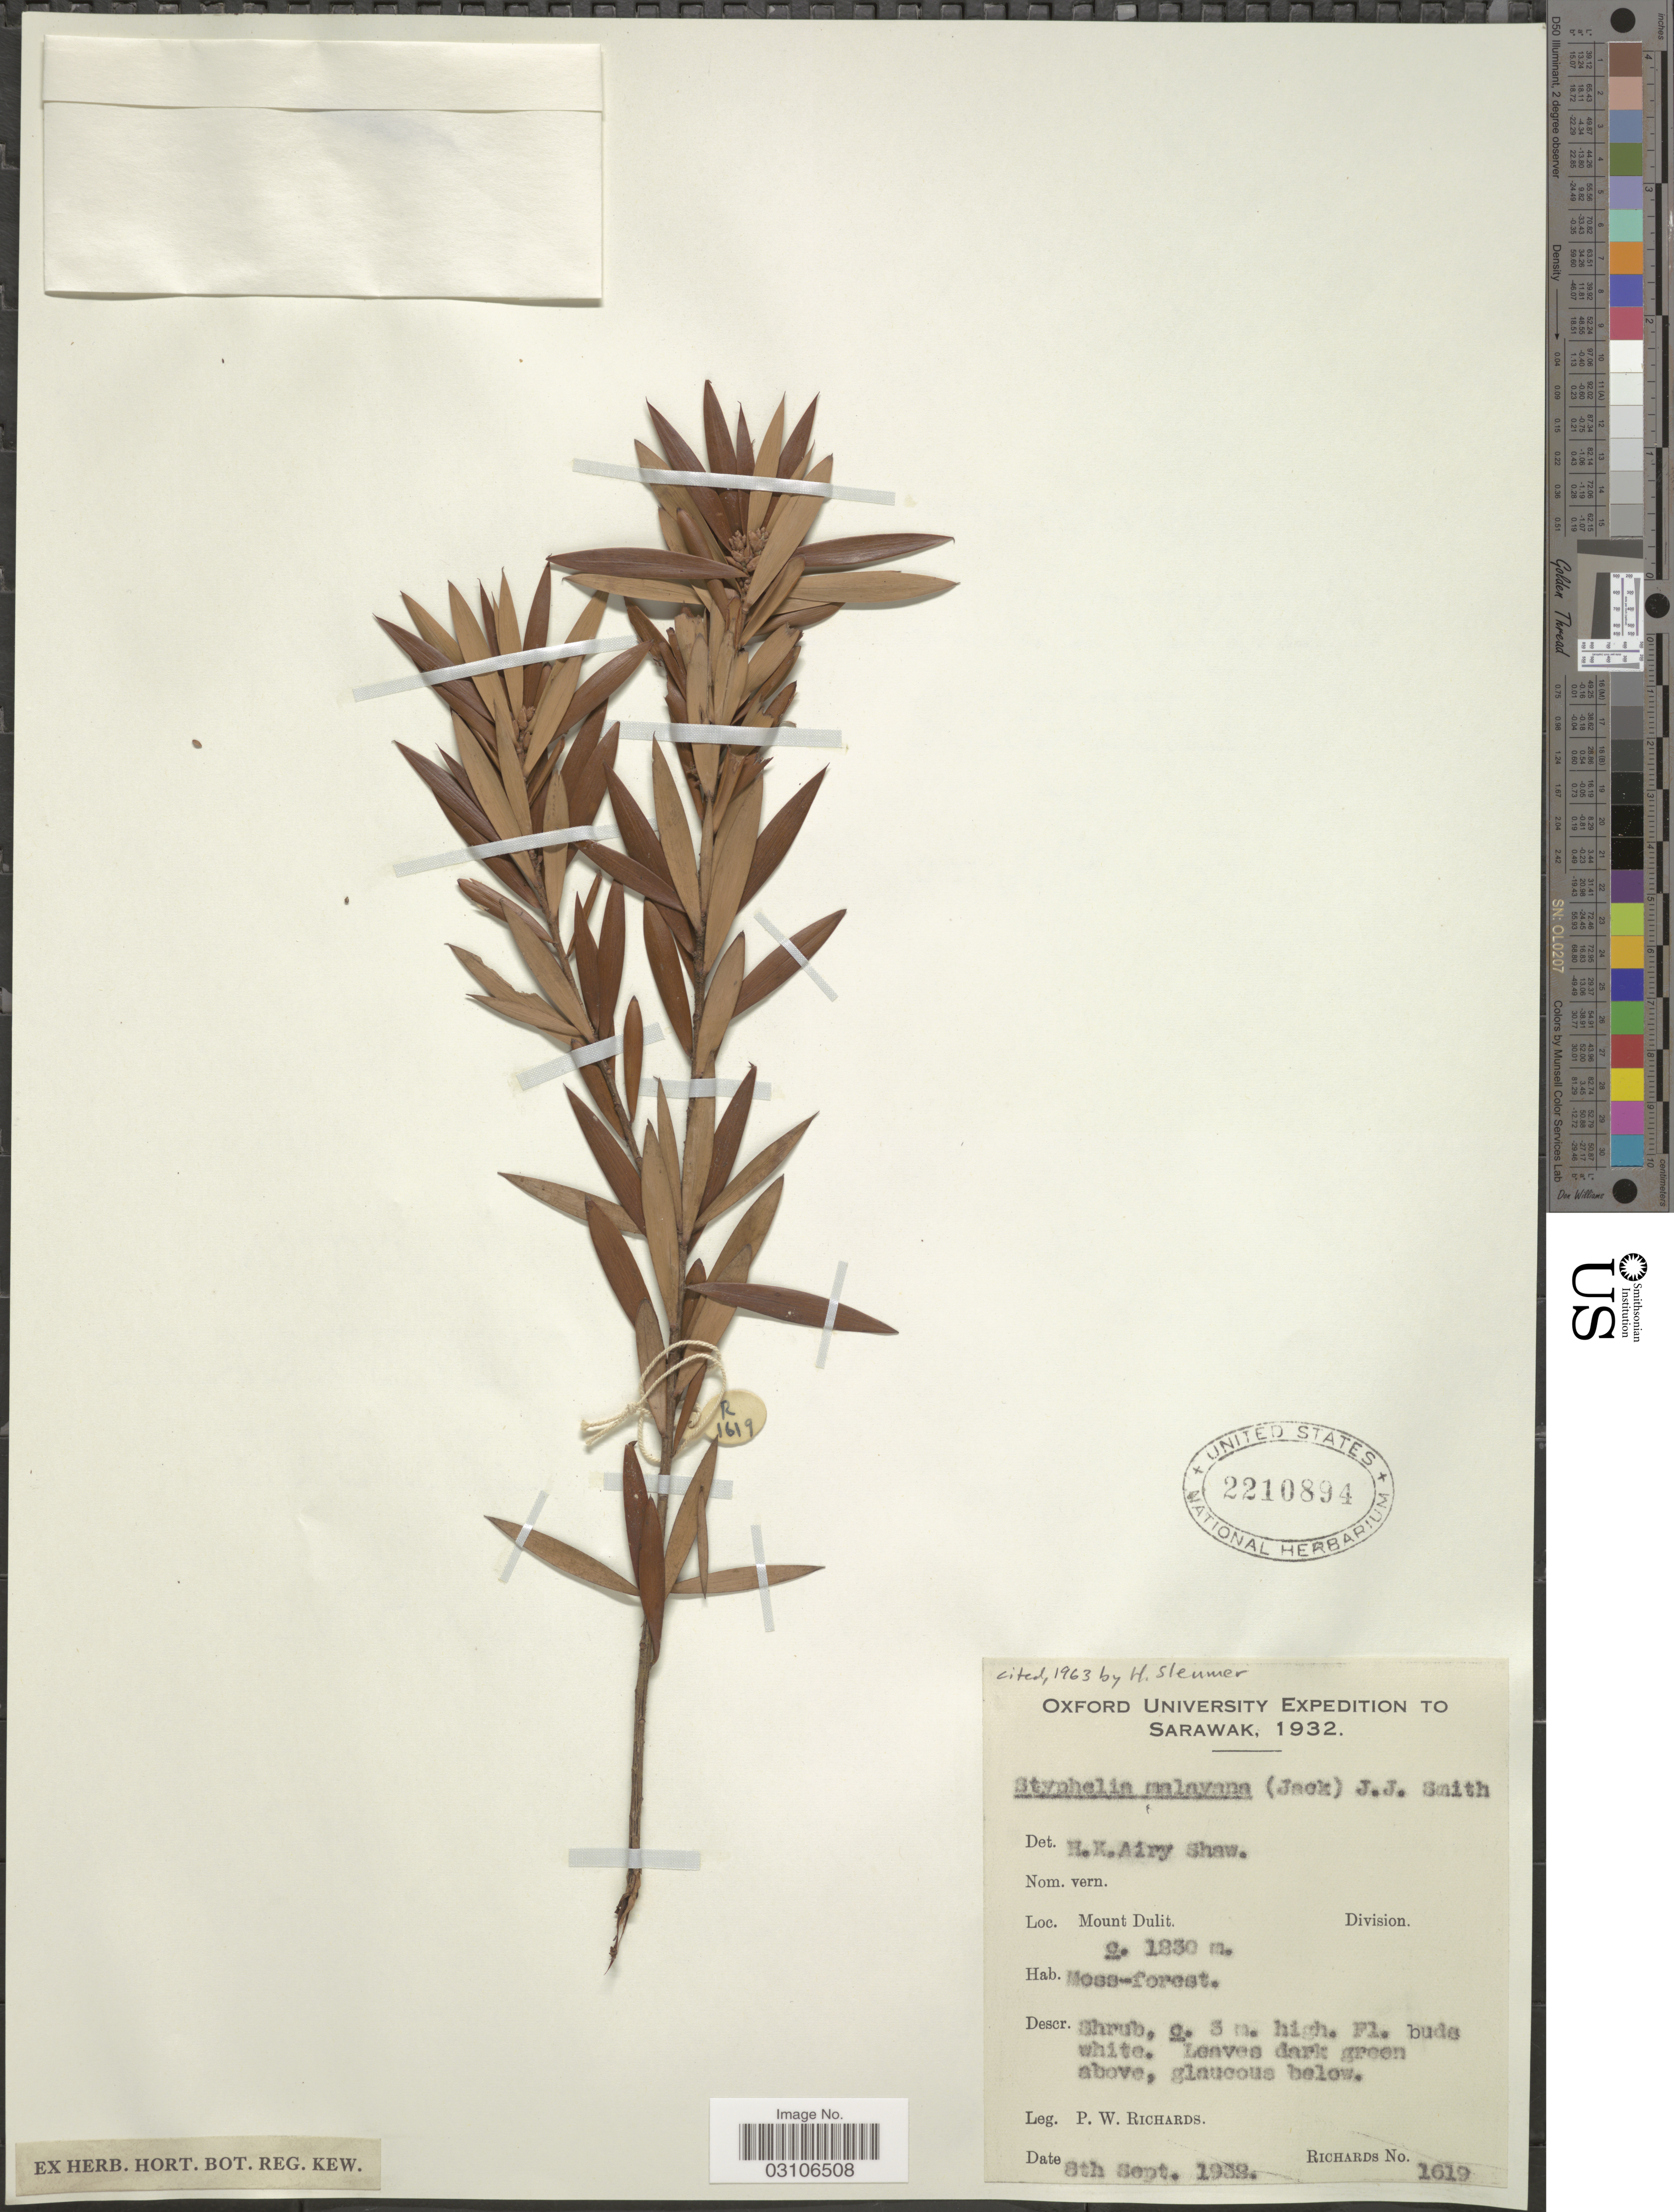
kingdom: Plantae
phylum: Tracheophyta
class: Magnoliopsida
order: Ericales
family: Ericaceae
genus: Styphelia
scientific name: Styphelia malayana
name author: (Jack) Spr.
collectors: P. Richards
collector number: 1619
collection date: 1932-09-08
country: Malaysia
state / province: Sarawak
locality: Mount Dulit.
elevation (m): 1930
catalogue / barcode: US 2210894